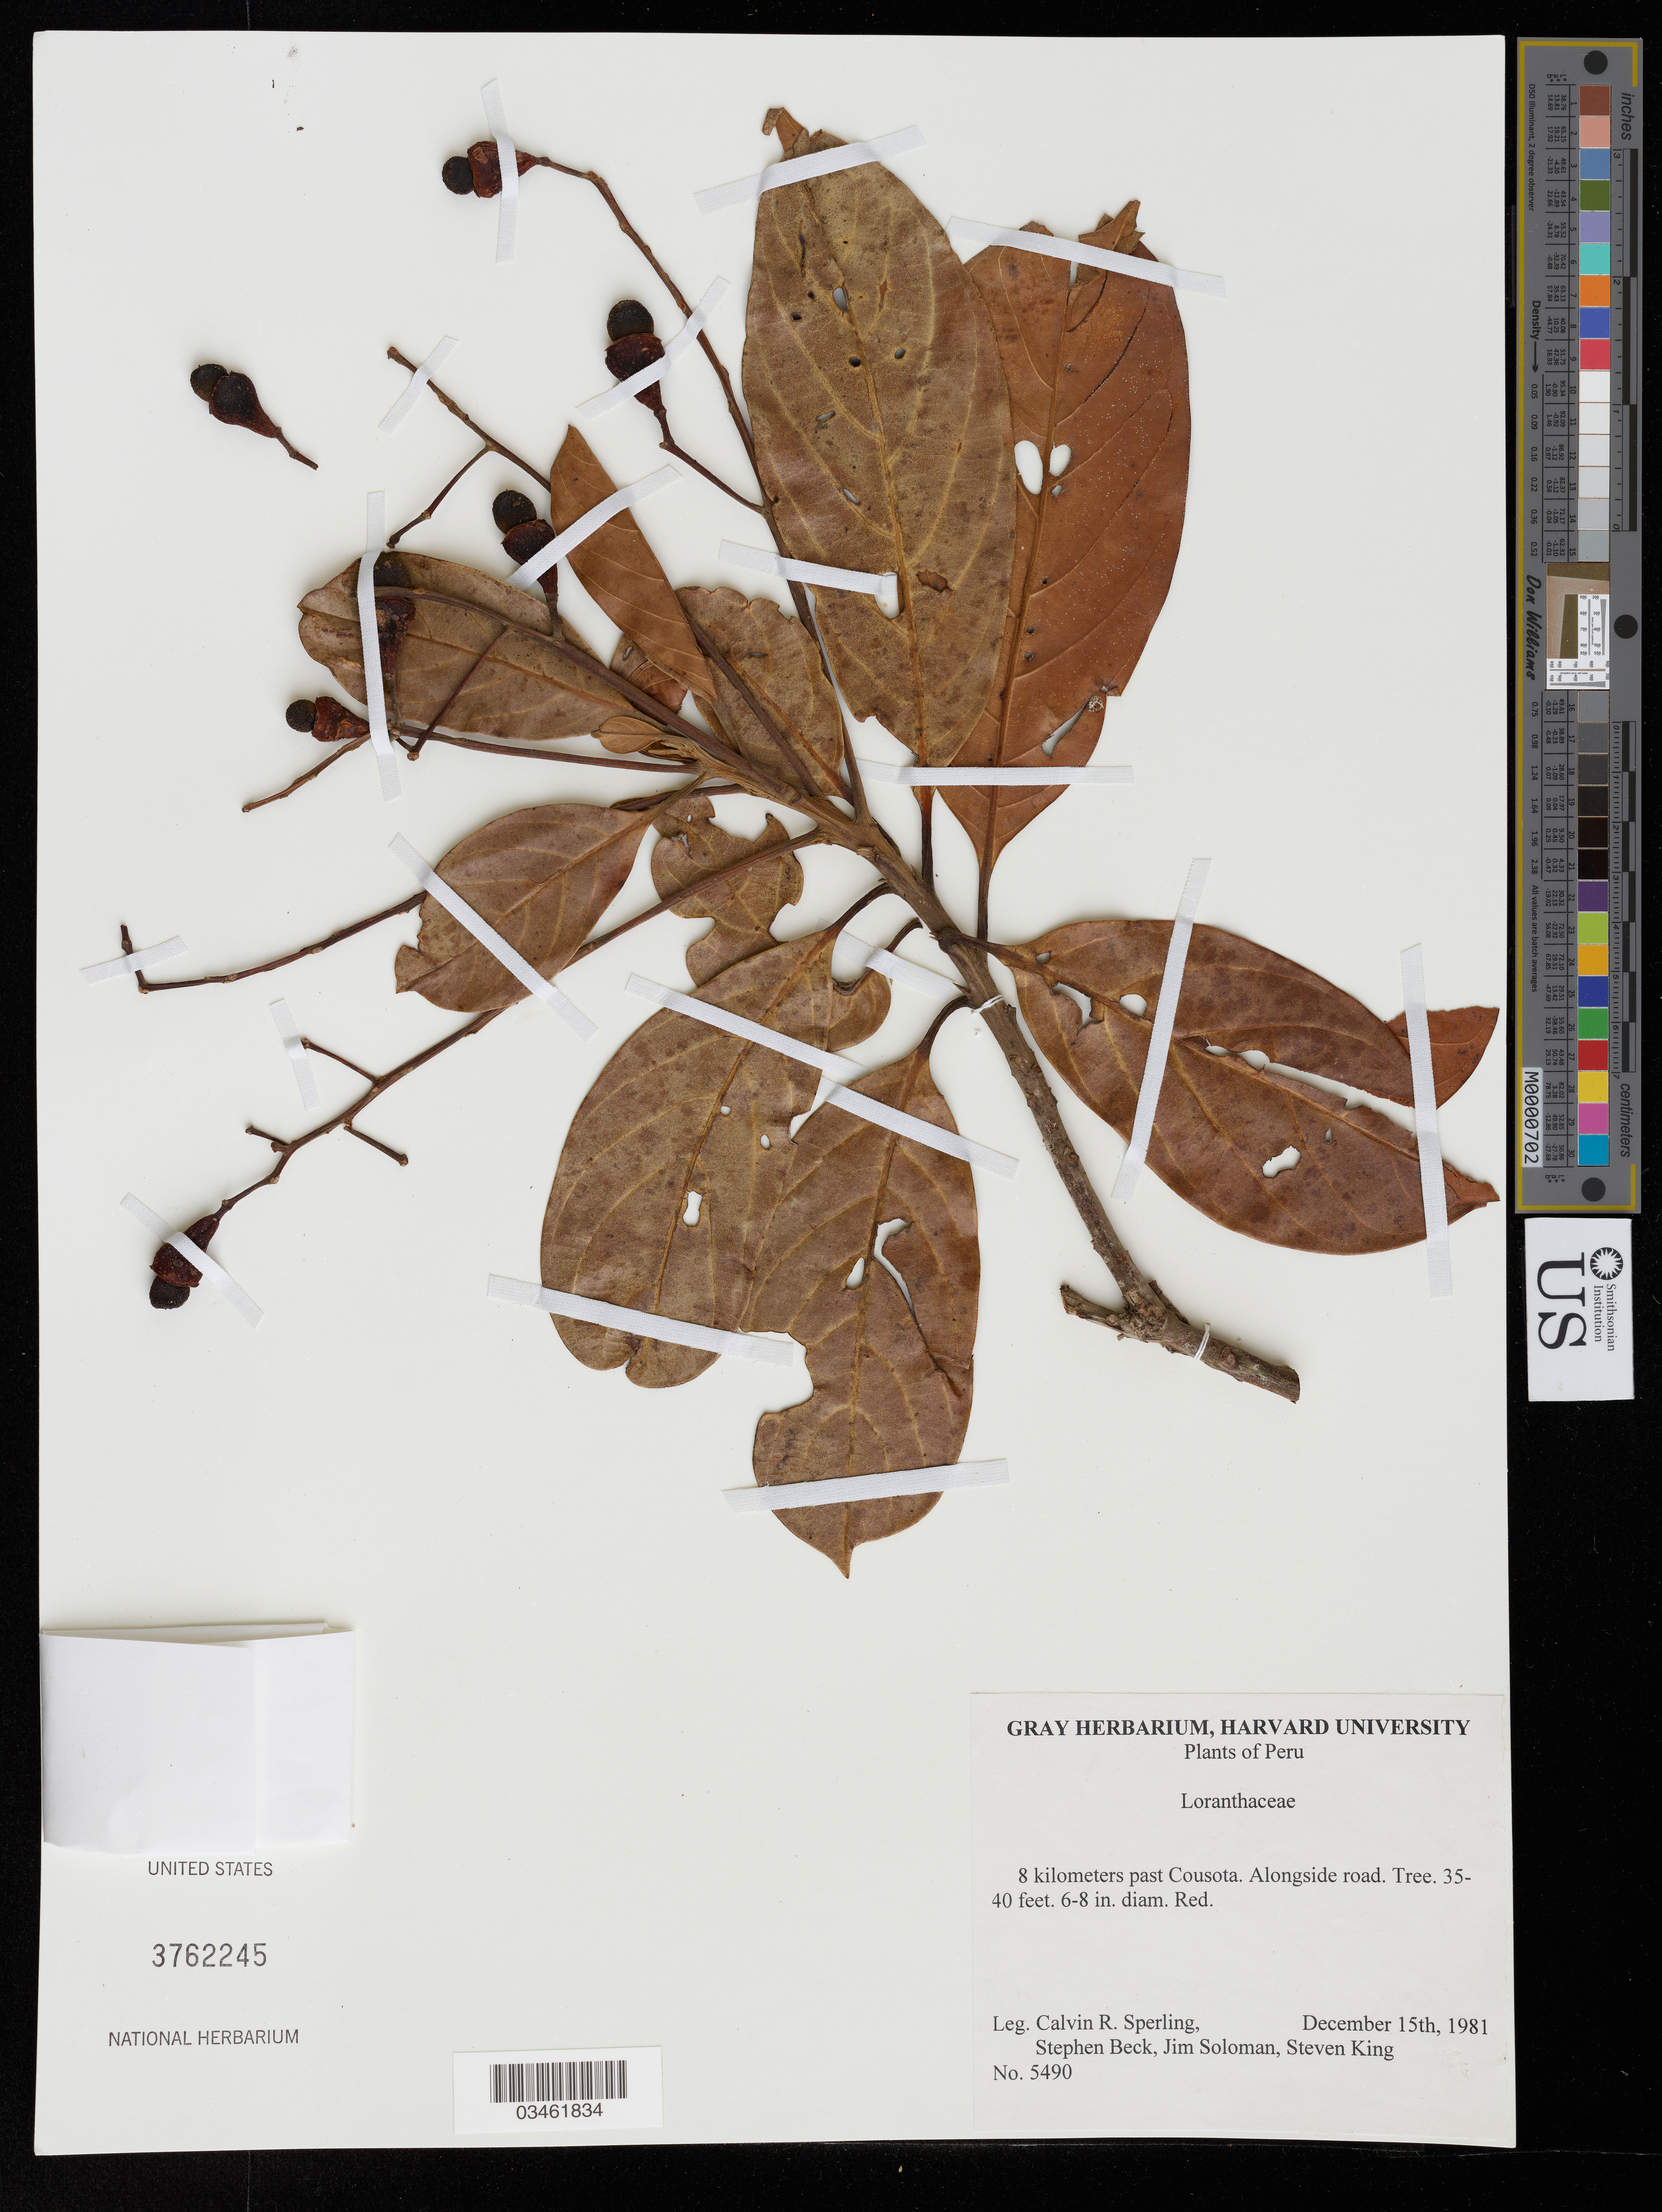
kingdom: Plantae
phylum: Tracheophyta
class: Magnoliopsida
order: Santalales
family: Loranthaceae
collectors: C. R. Sperling, S. Beck, J. Soloman & S. R. King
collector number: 5490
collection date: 1981-12-15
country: Peru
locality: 8 kilometers past Cousota. Alongside road.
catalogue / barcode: US 3762245